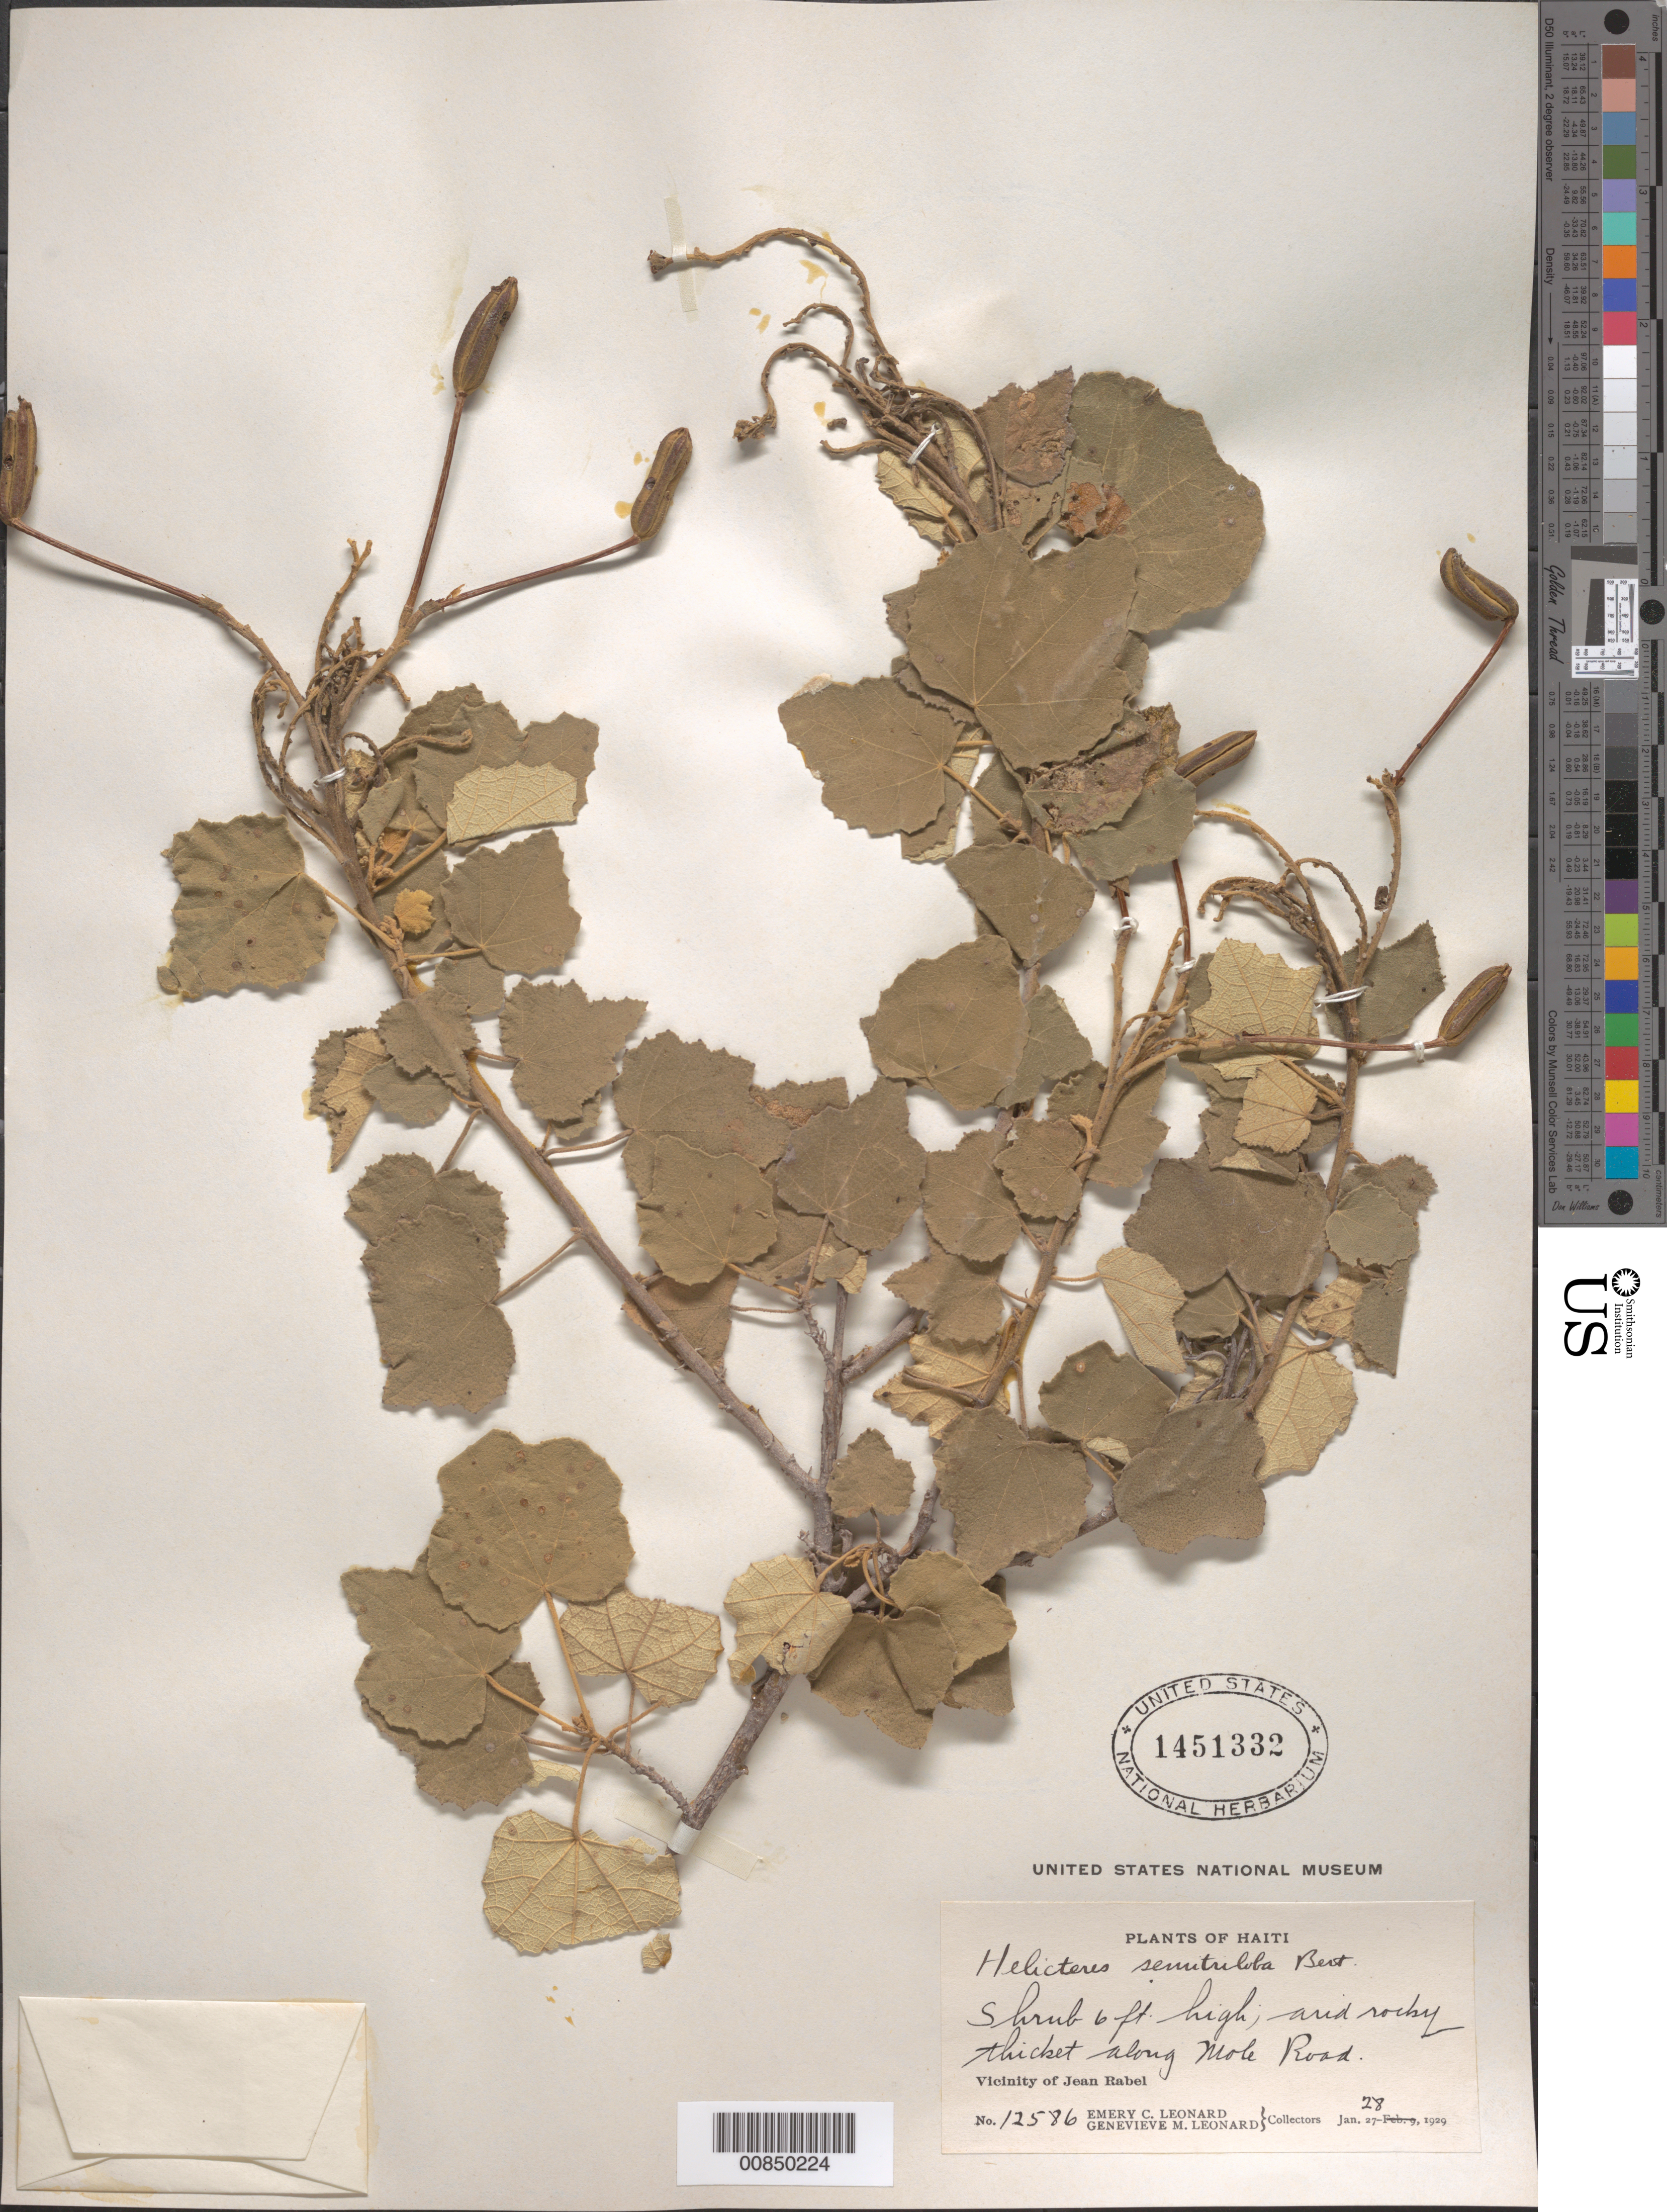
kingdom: Plantae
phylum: Tracheophyta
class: Magnoliopsida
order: Malvales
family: Malvaceae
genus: Helicteres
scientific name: Helicteres semitriloba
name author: Bertero ex DC.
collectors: E. C. Leonard & G. M. Leonard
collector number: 12586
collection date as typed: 28 Jan 1929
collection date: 1929-01-28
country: Haiti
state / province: Nord-Ouest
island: Hispaniola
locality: Vicinity of Jean Rabel, along Mole Road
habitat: Arid rocky thicket along road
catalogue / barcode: US 1451332